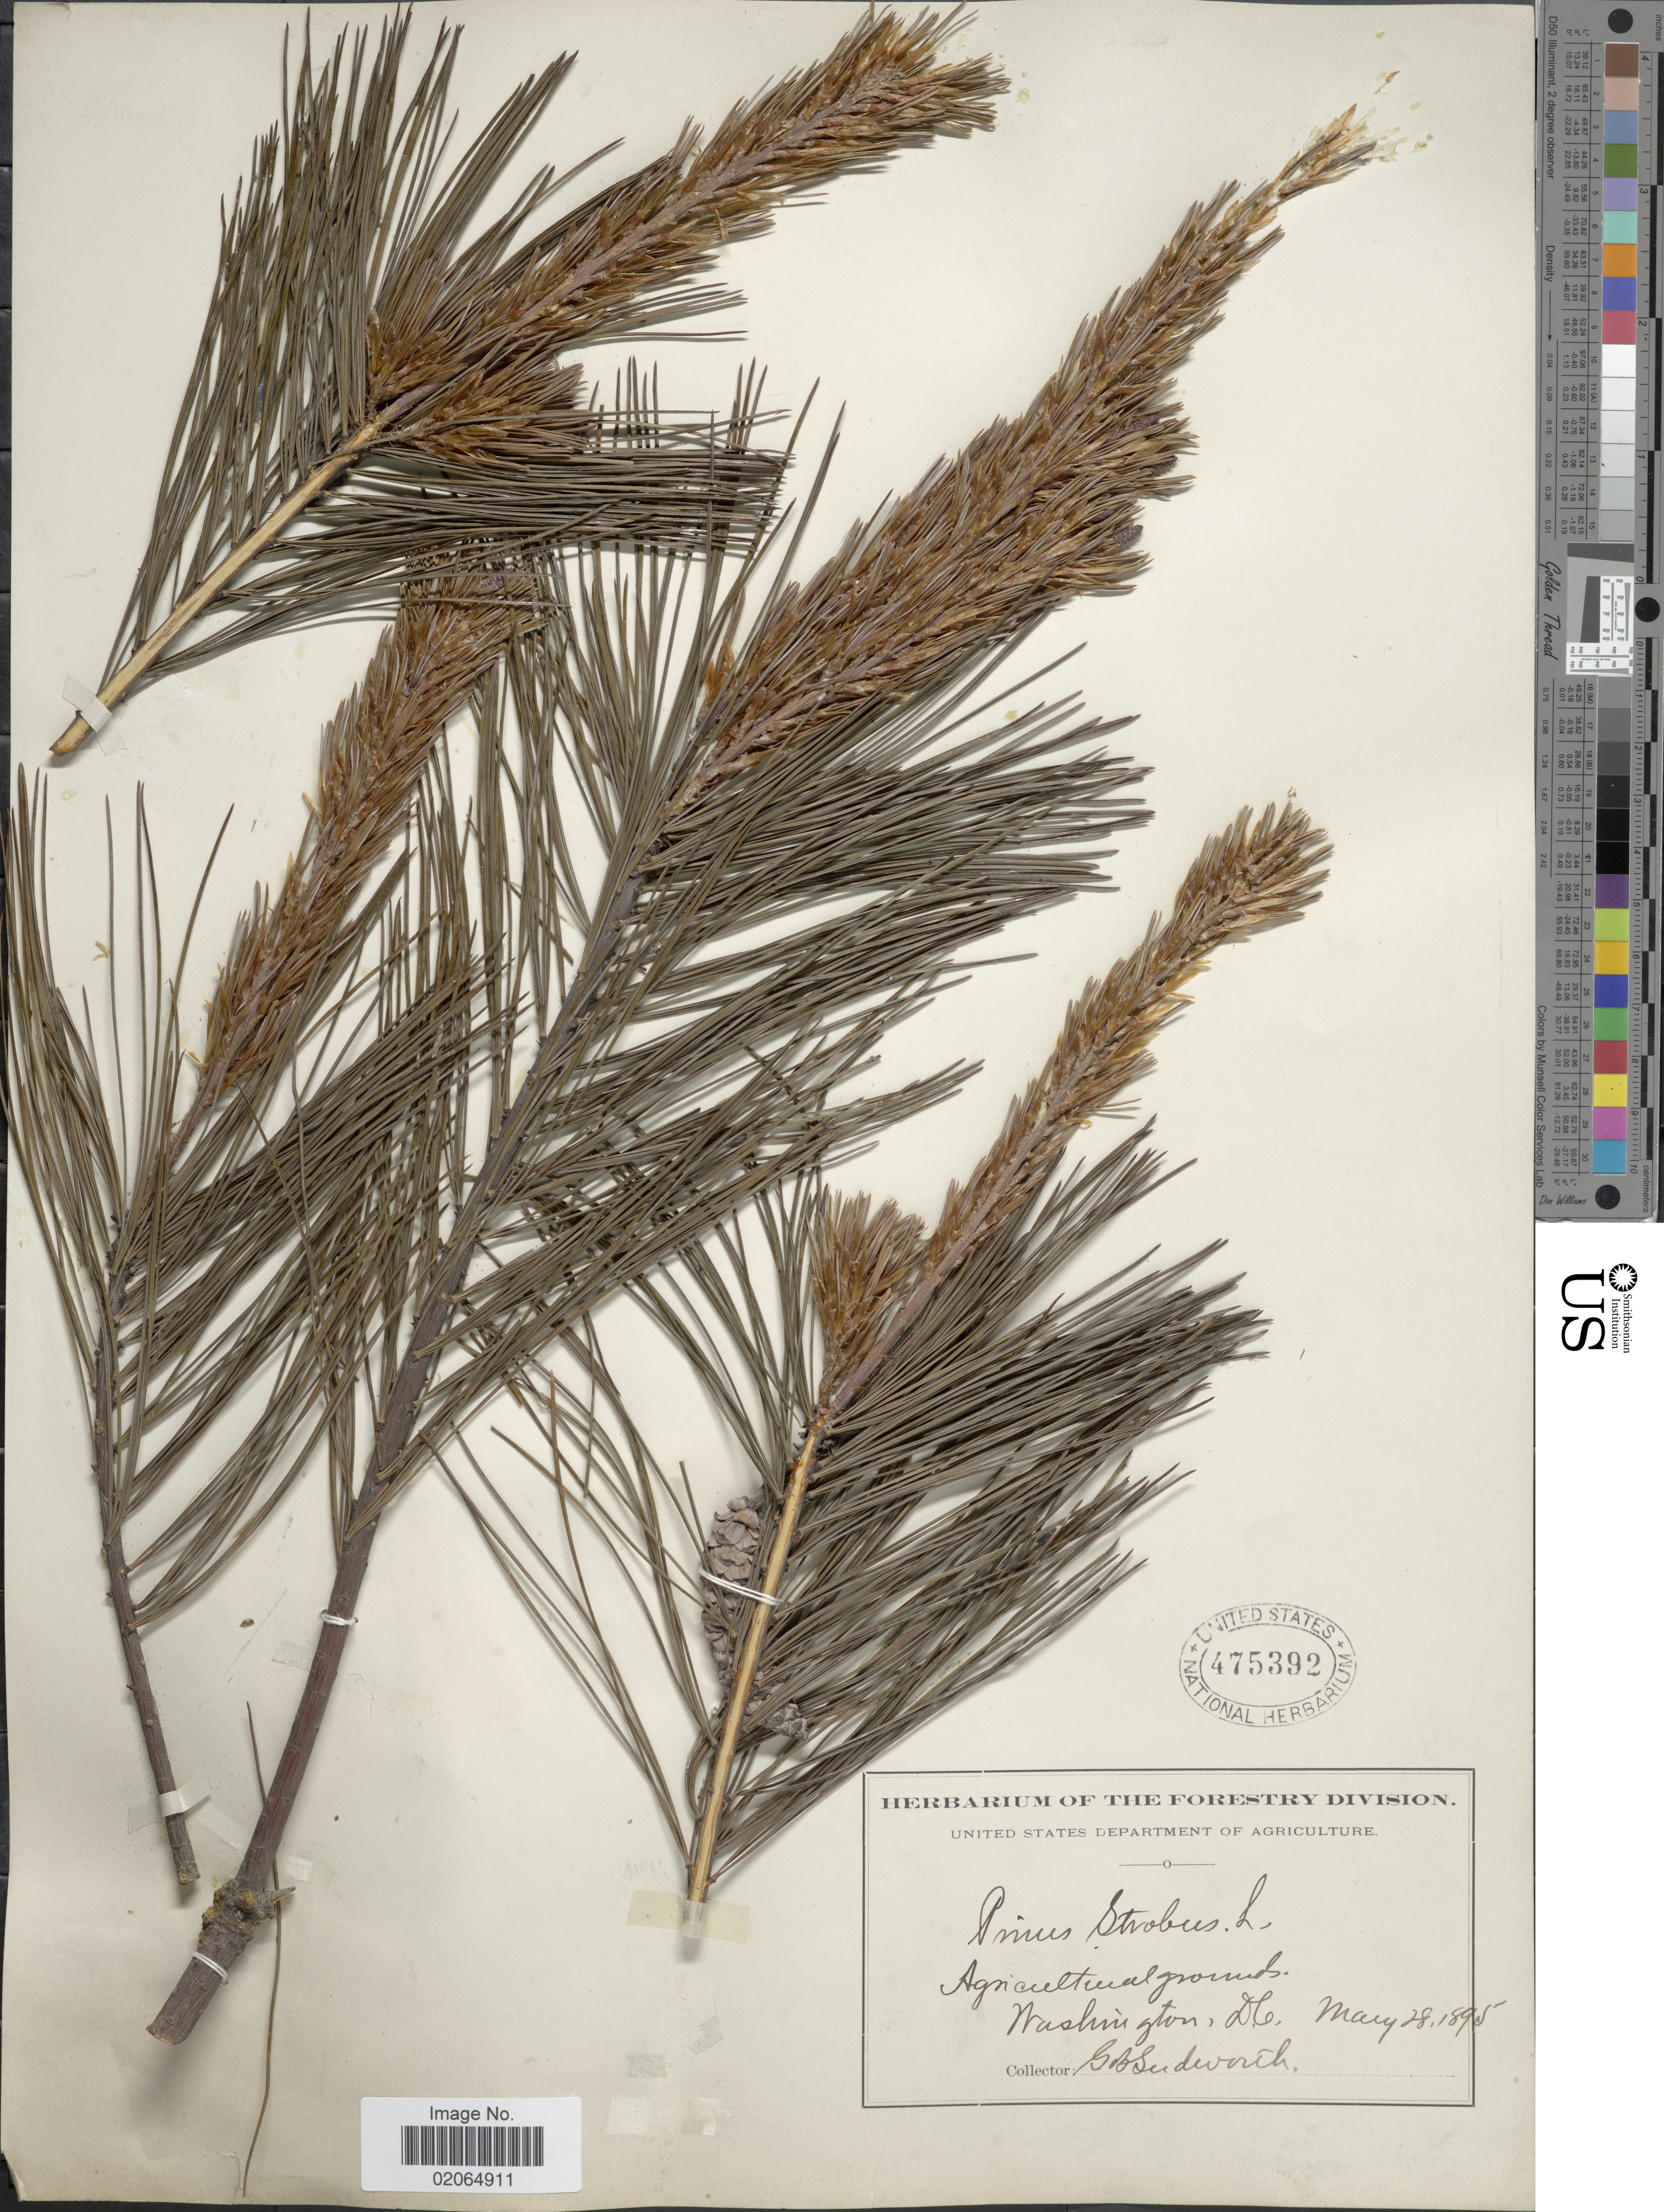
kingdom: Plantae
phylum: Tracheophyta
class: Pinopsida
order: Pinales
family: Pinaceae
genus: Pinus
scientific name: Pinus strobus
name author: L.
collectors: G. B. Sudworth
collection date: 1895-05-28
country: United States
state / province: District of Columbia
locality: Agricultural grounds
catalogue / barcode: US 475392